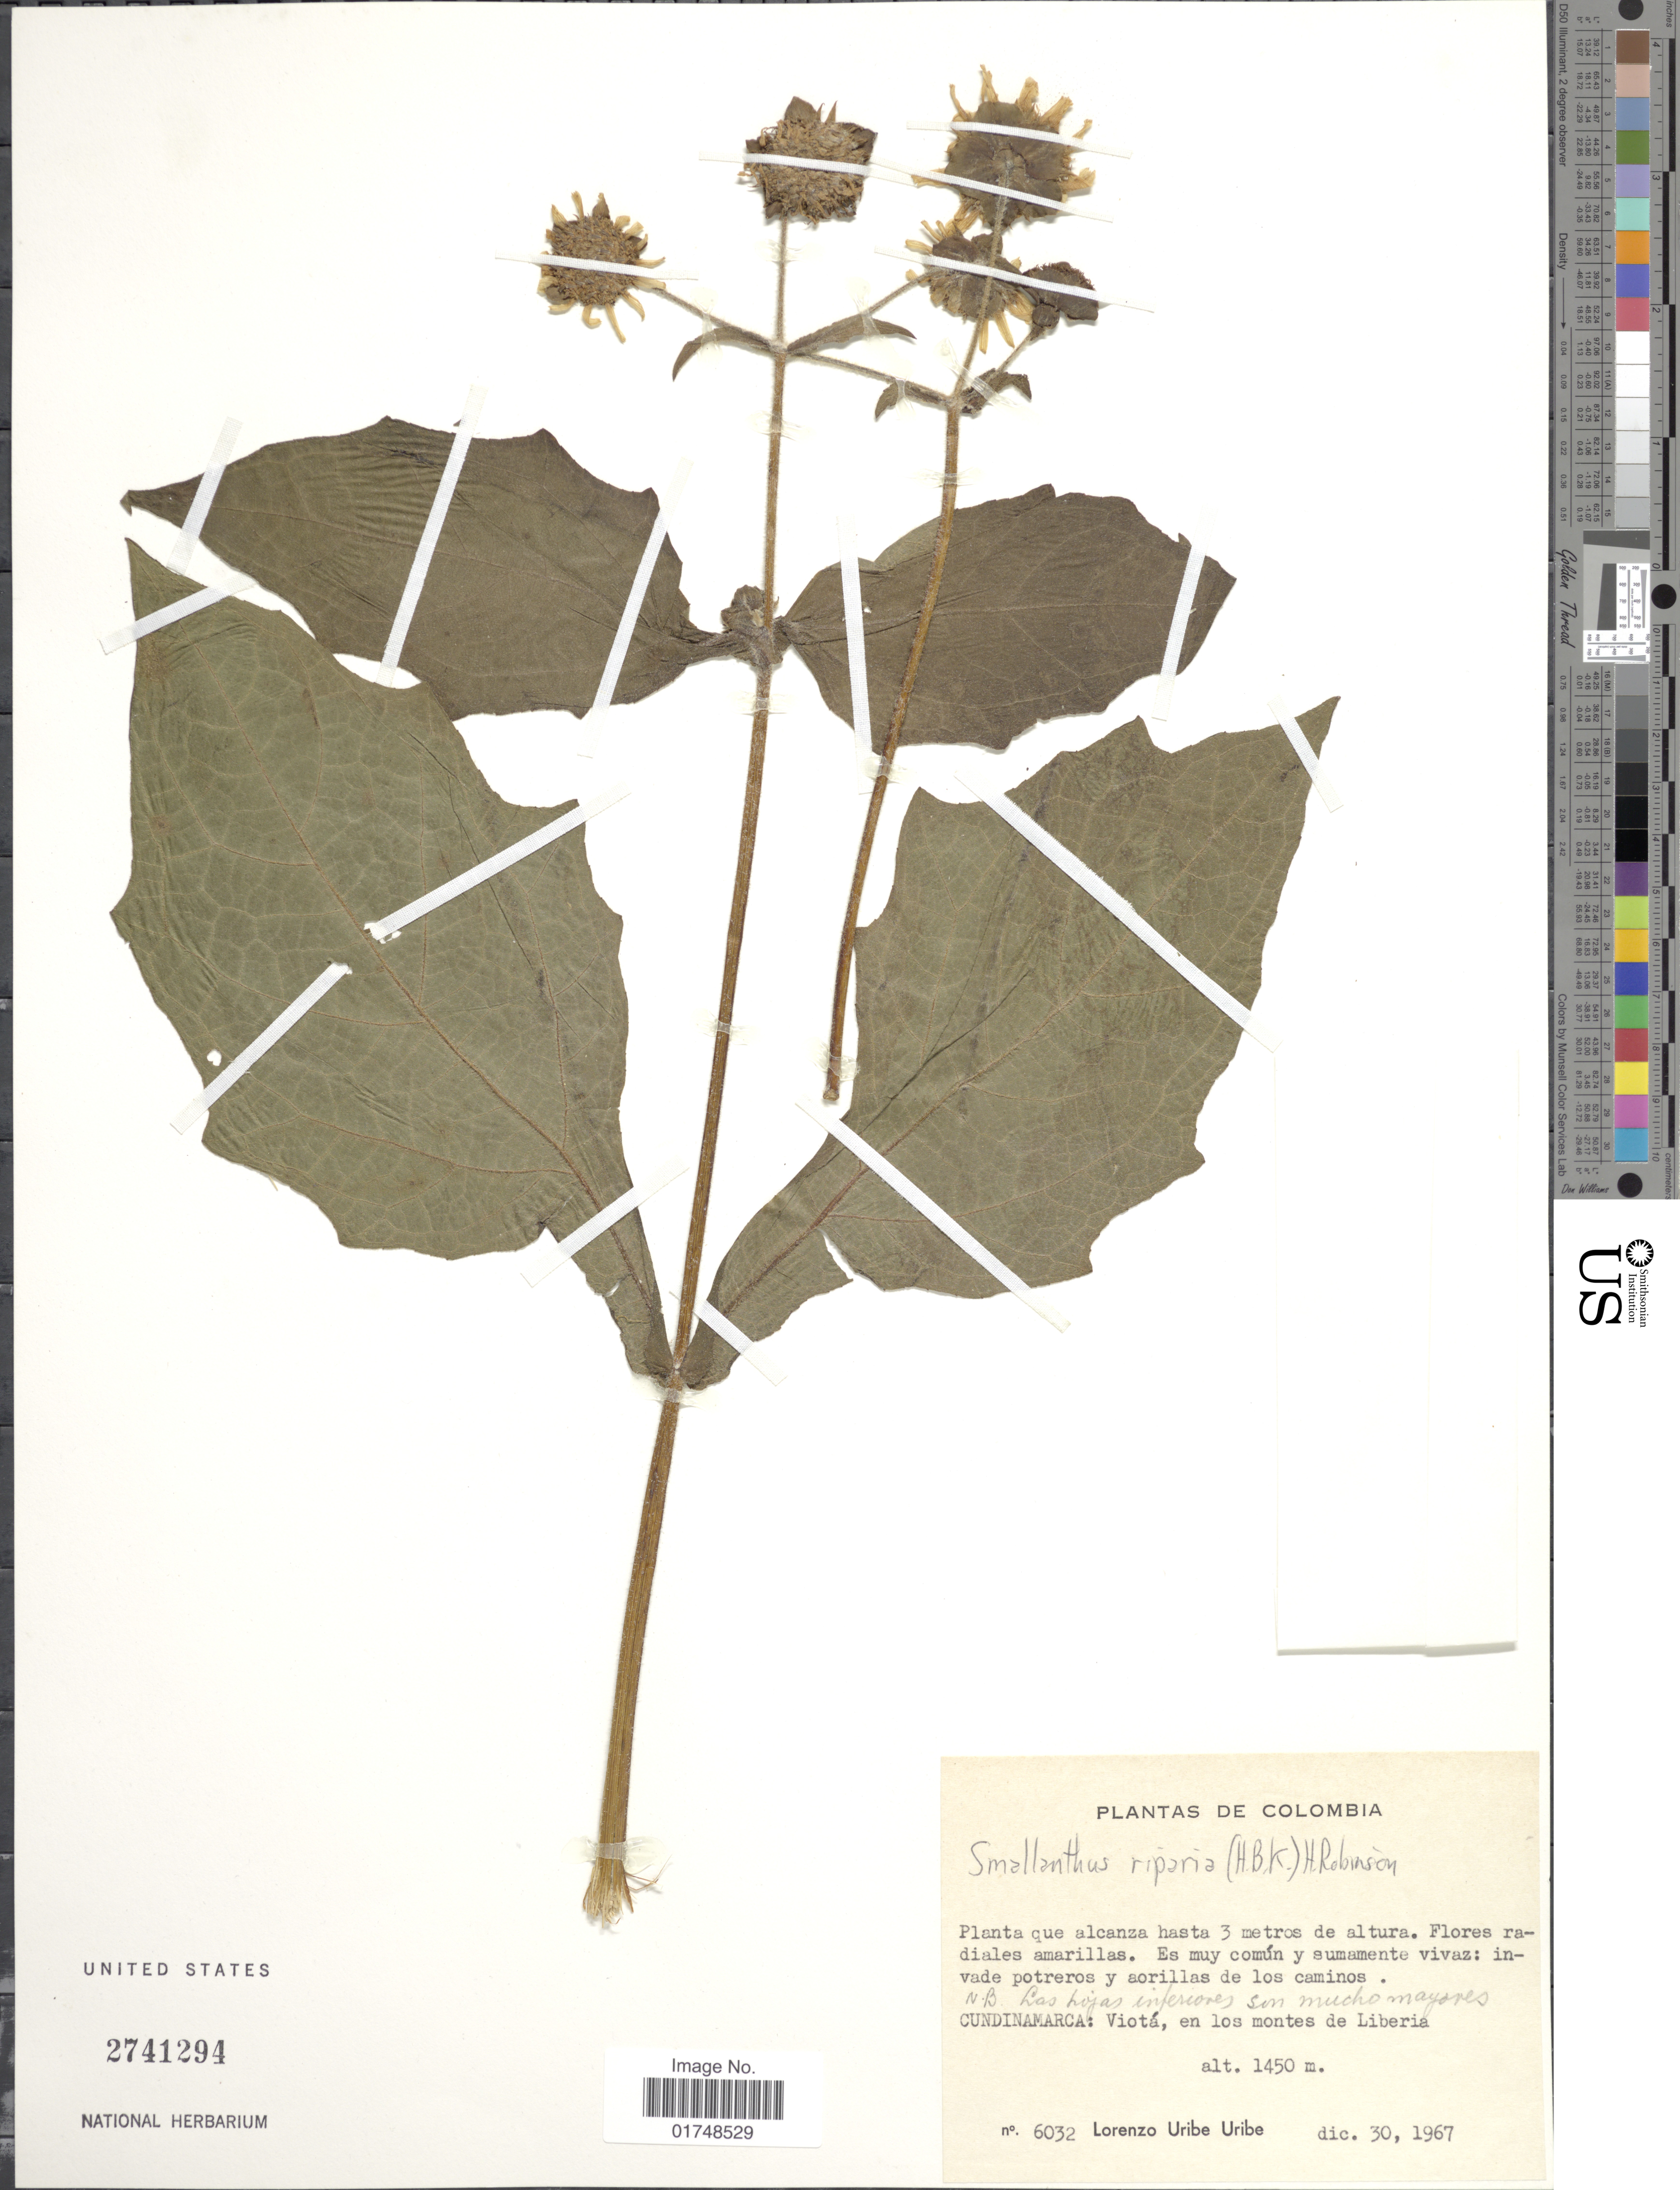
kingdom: Plantae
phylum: Tracheophyta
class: Magnoliopsida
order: Asterales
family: Asteraceae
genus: Smallanthus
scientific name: Smallanthus riparius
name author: (Kunth) H. Rob.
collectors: L. Uribe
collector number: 6032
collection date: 1967-12-30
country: Colombia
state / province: Cundinamarca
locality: Cundinamarca: Viota, en los montes de Liberia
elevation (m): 1450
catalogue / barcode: US 2741294